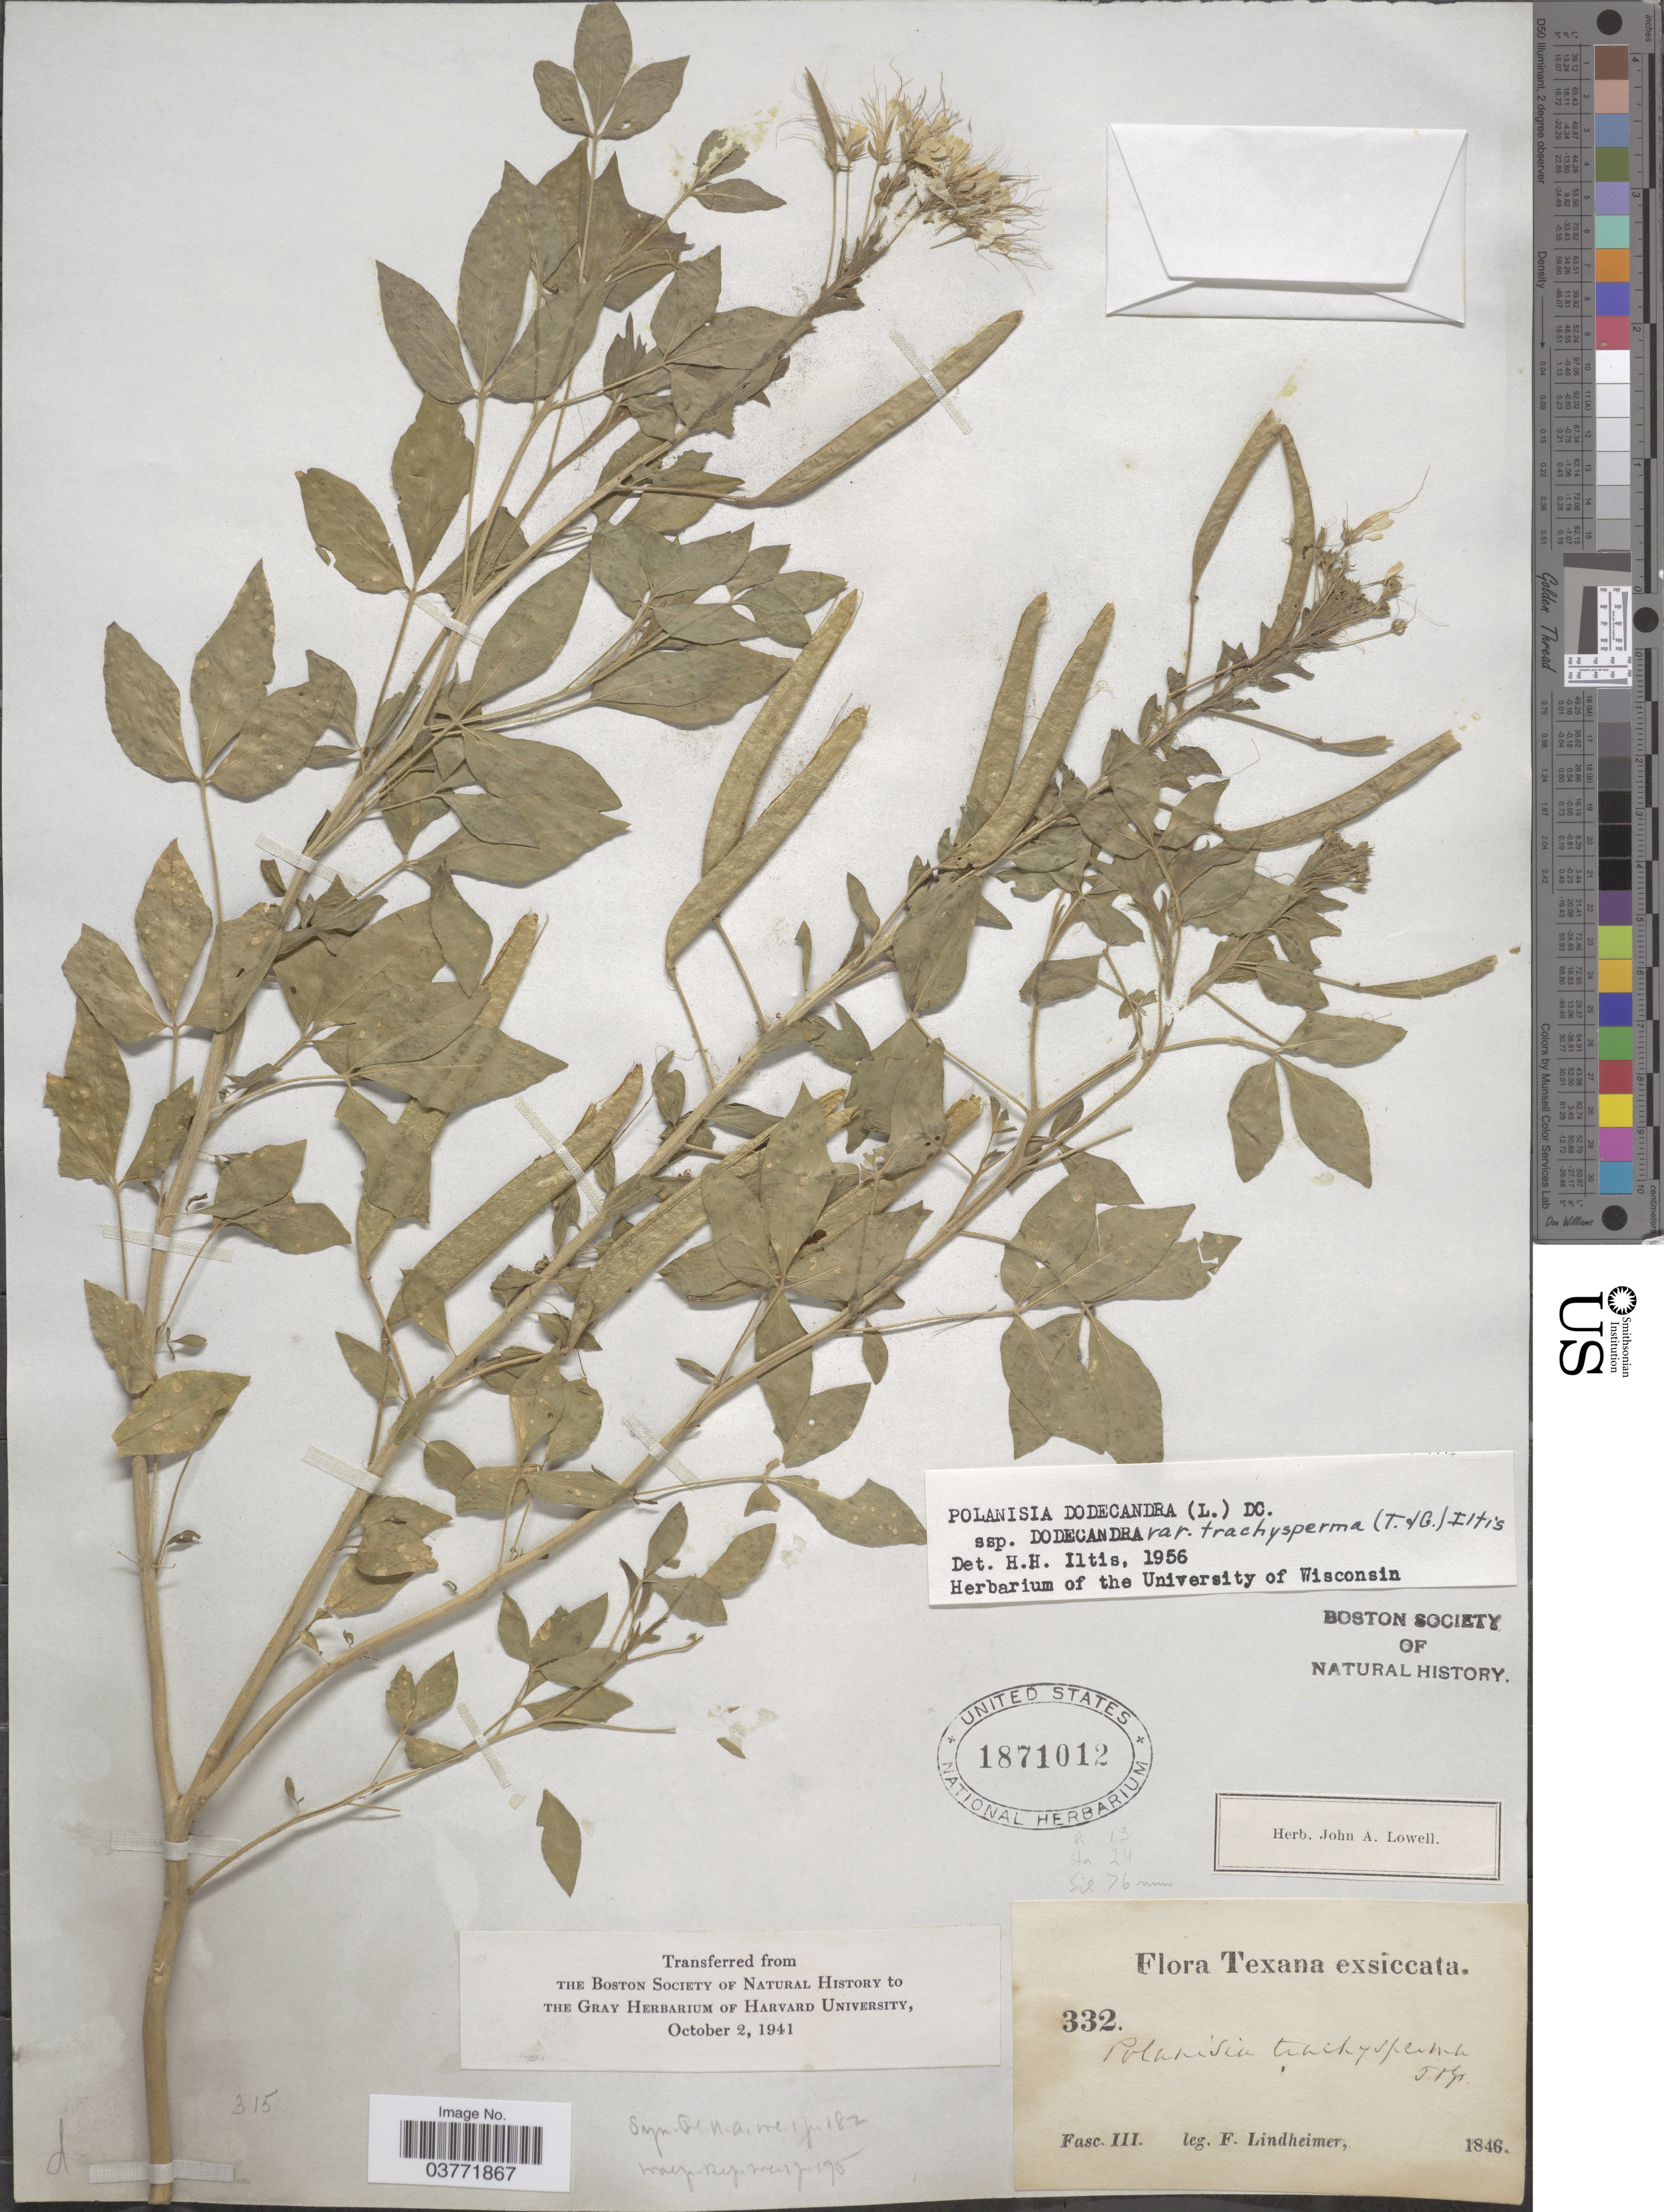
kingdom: Plantae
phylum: Tracheophyta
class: Magnoliopsida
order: Brassicales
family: Cleomaceae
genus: Polanisia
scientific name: Polanisia trachysperma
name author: Torr. & A. Gray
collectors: F. Lindheimer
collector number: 332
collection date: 1846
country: United States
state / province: Texas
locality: Fasc III [unsure placement]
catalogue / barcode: US 1871012